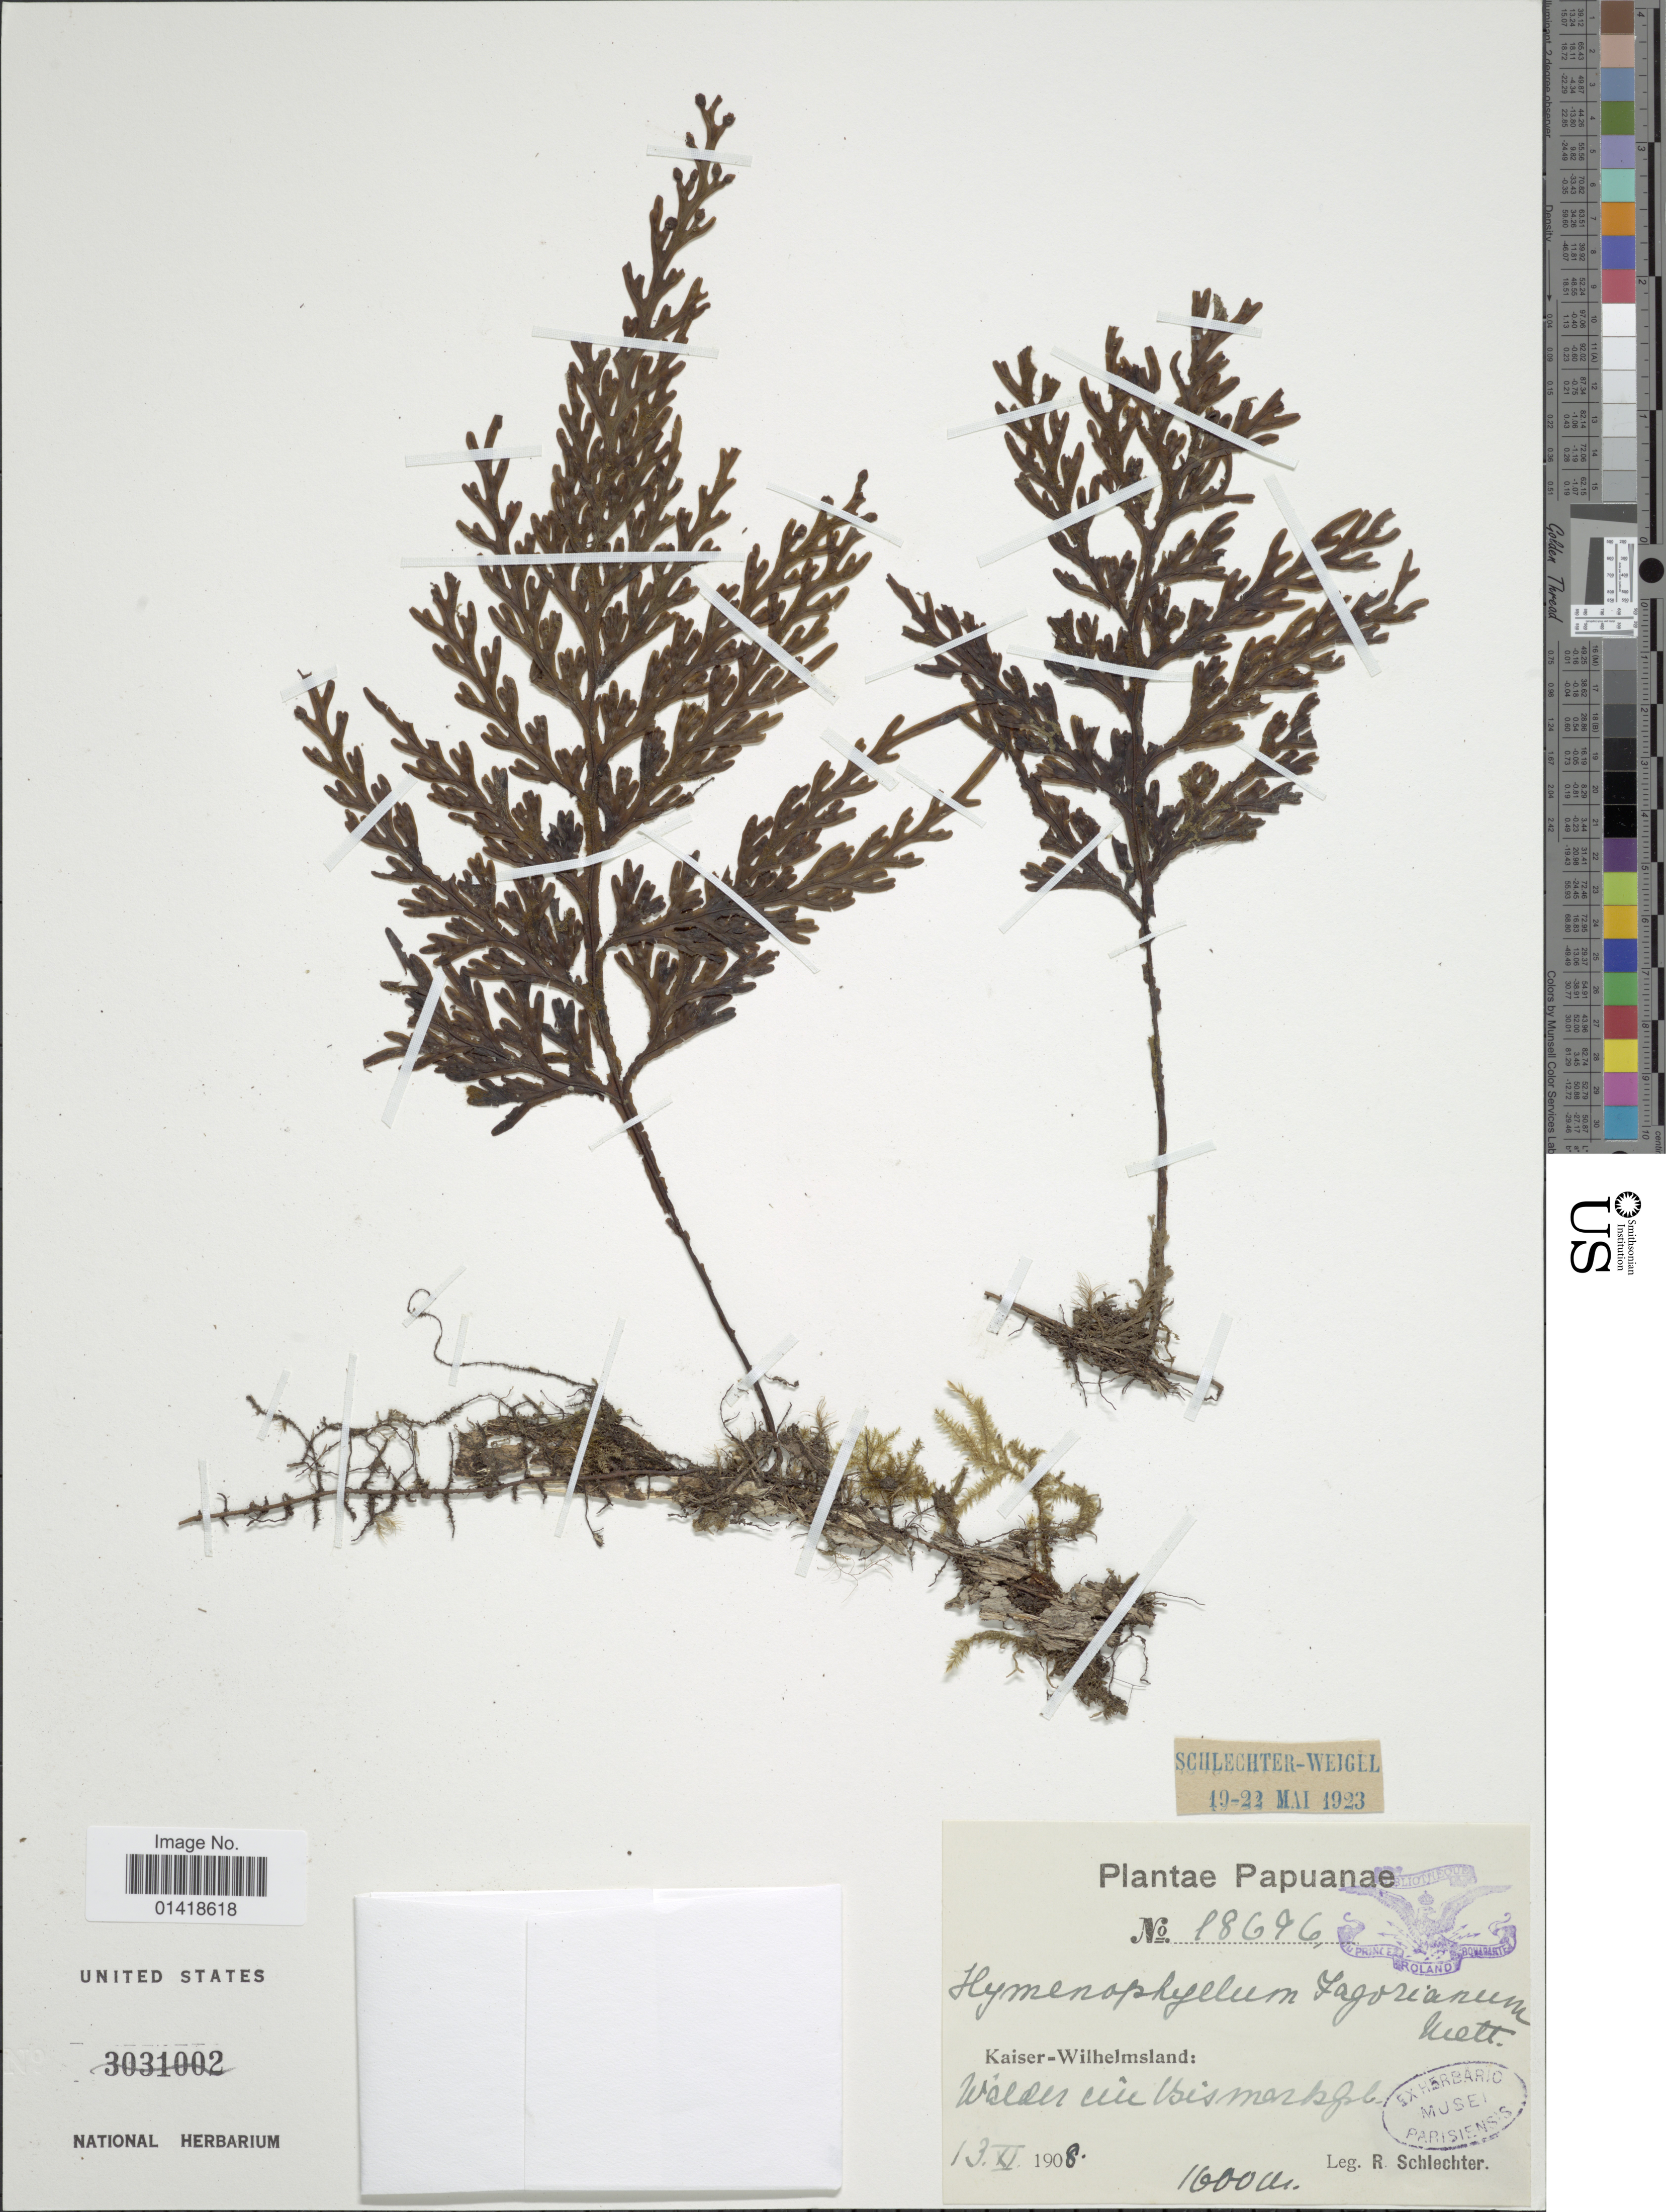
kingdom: Plantae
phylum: Tracheophyta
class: Polypodiopsida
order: Hymenophyllales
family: Hymenophyllaceae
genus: Hymenophyllum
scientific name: Hymenophyllum sp.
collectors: F. R. R. Schlechter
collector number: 18696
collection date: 1908-11-13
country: Papua New Guinea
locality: Papuanae. Kaiser-Wilhemsland: Wälder im Bismarck geb.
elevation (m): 1600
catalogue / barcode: US 3031002